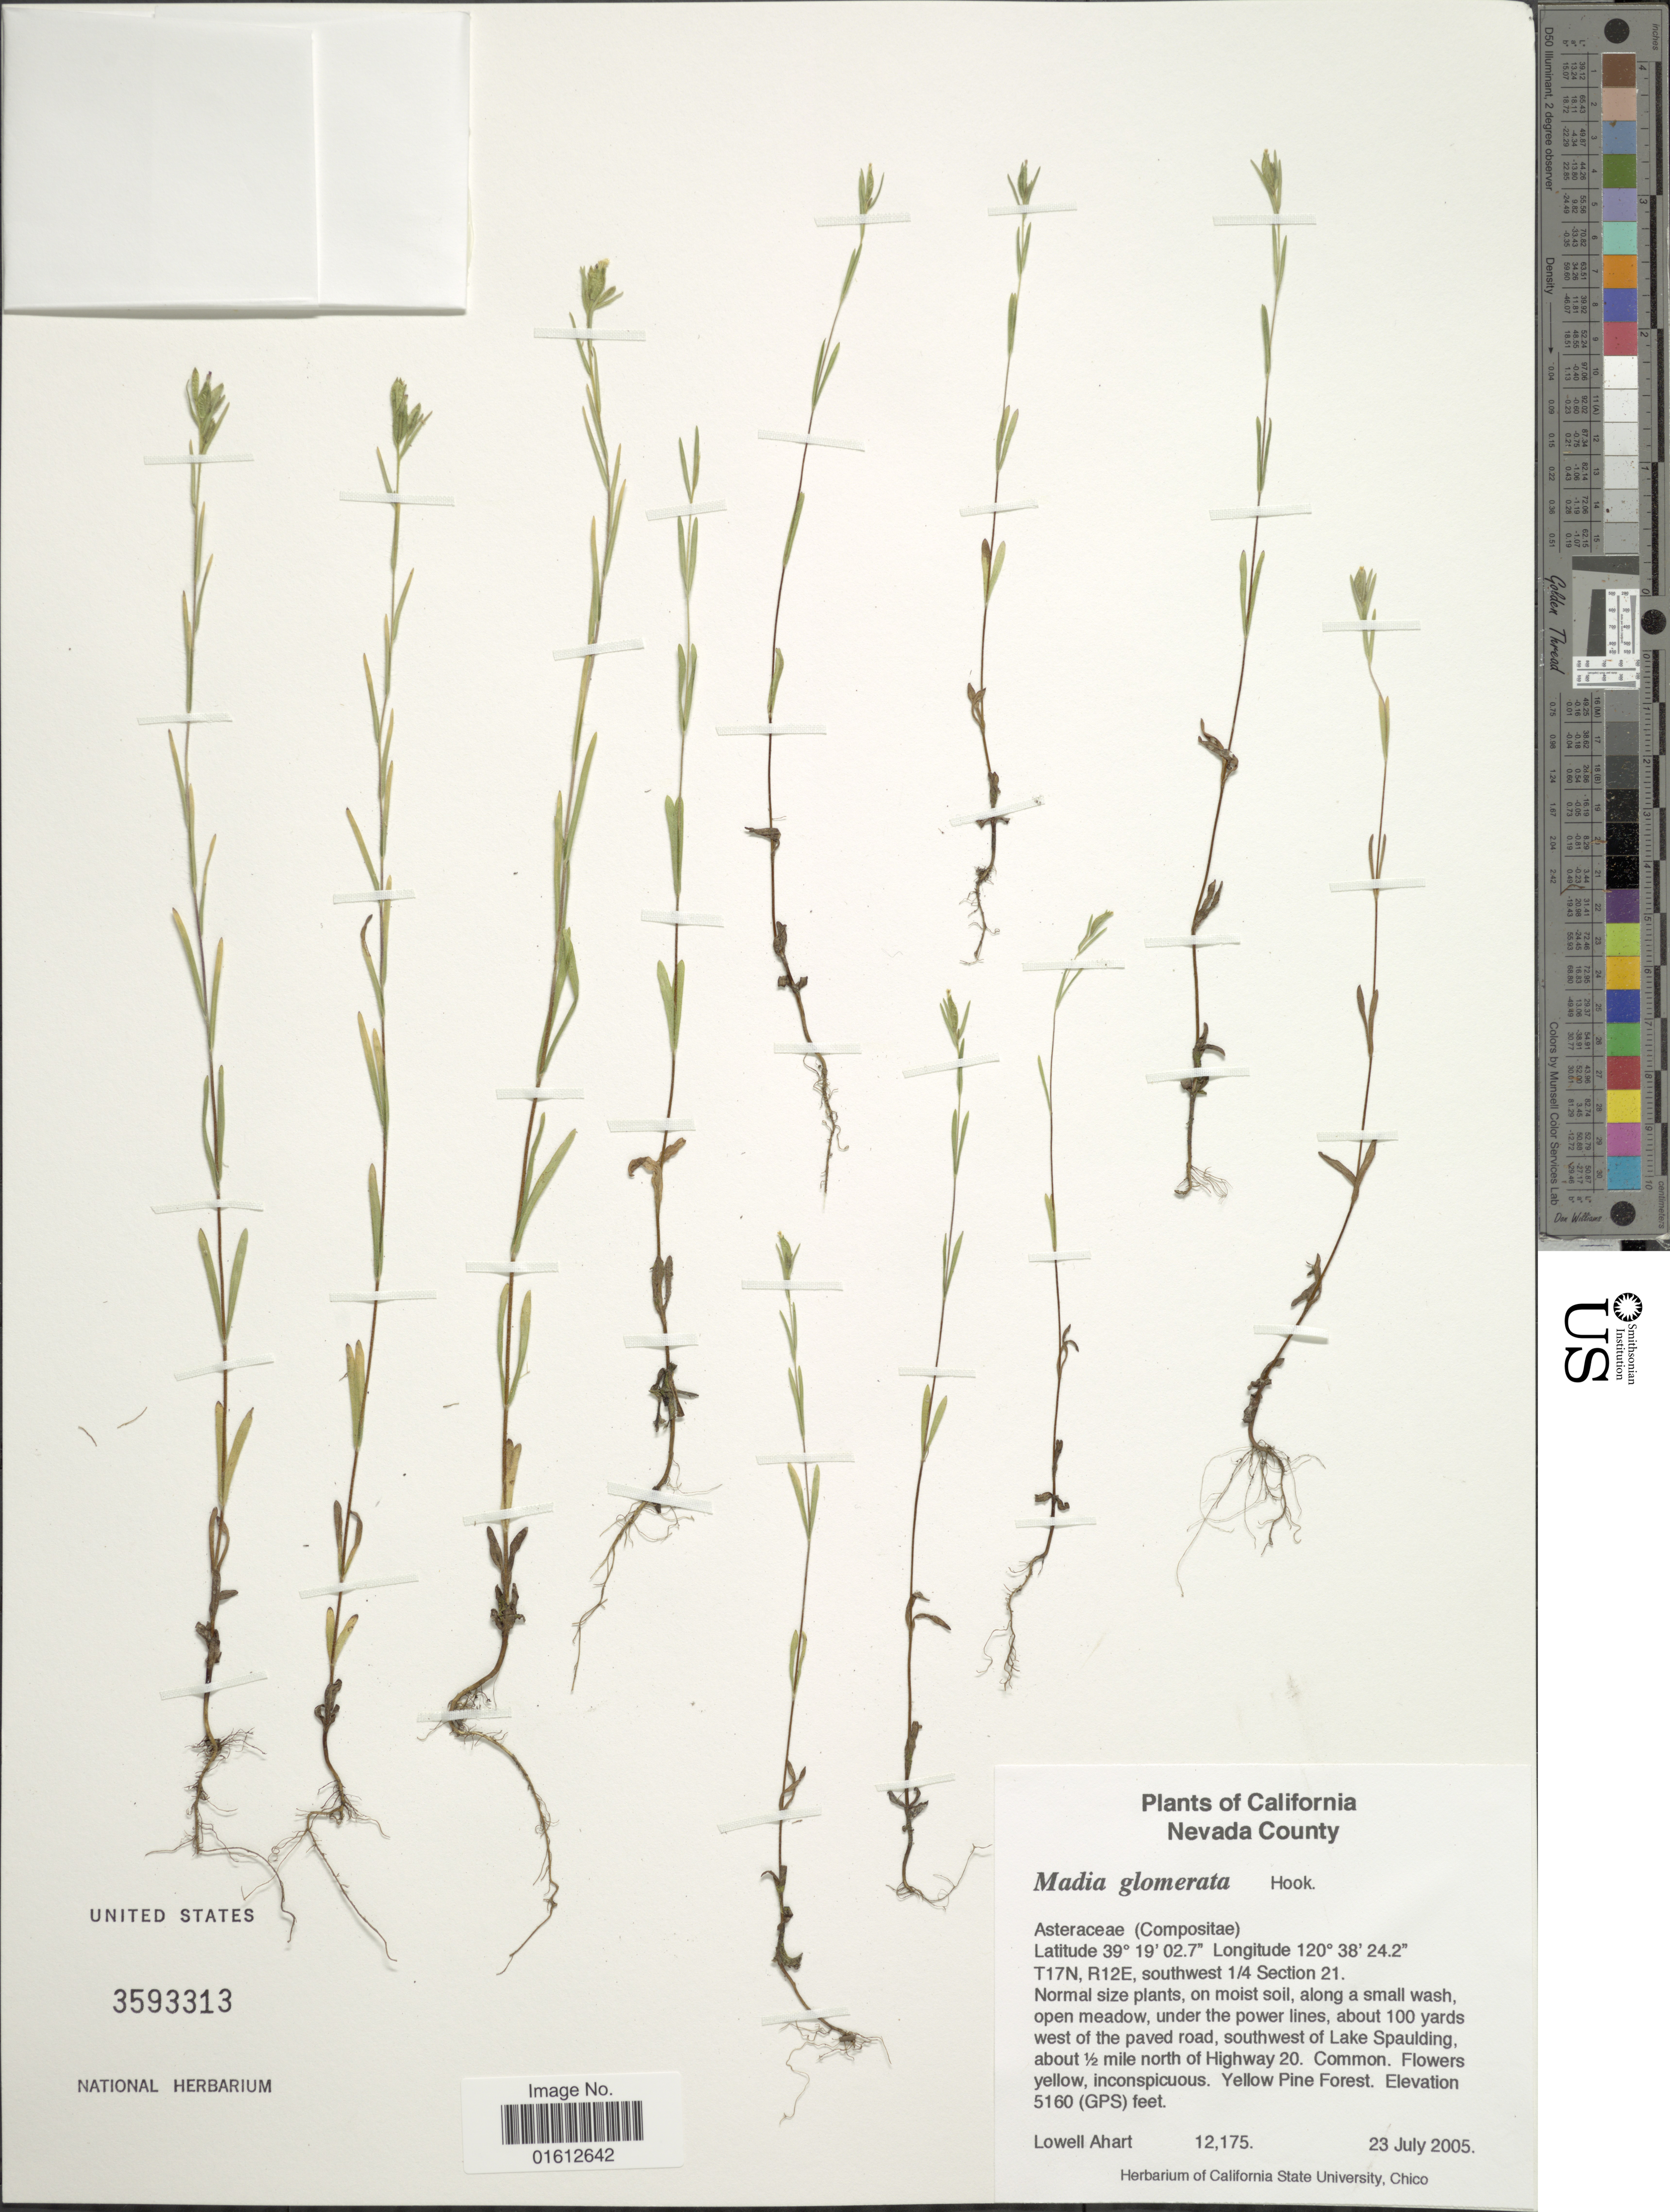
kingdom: Plantae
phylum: Tracheophyta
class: Magnoliopsida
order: Asterales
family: Asteraceae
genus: Madia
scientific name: Madia glomerata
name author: Hook.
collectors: L. Ahart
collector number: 12175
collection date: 2005-07-23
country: United States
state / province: California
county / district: Nevada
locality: Nevada County. T17N, R12E, southwest 1/4 Section 21. About 100 yards west of the paved road, southwest of Lake Spaulding, about ½ mile north of Highway.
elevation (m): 1573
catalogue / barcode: US 3593313